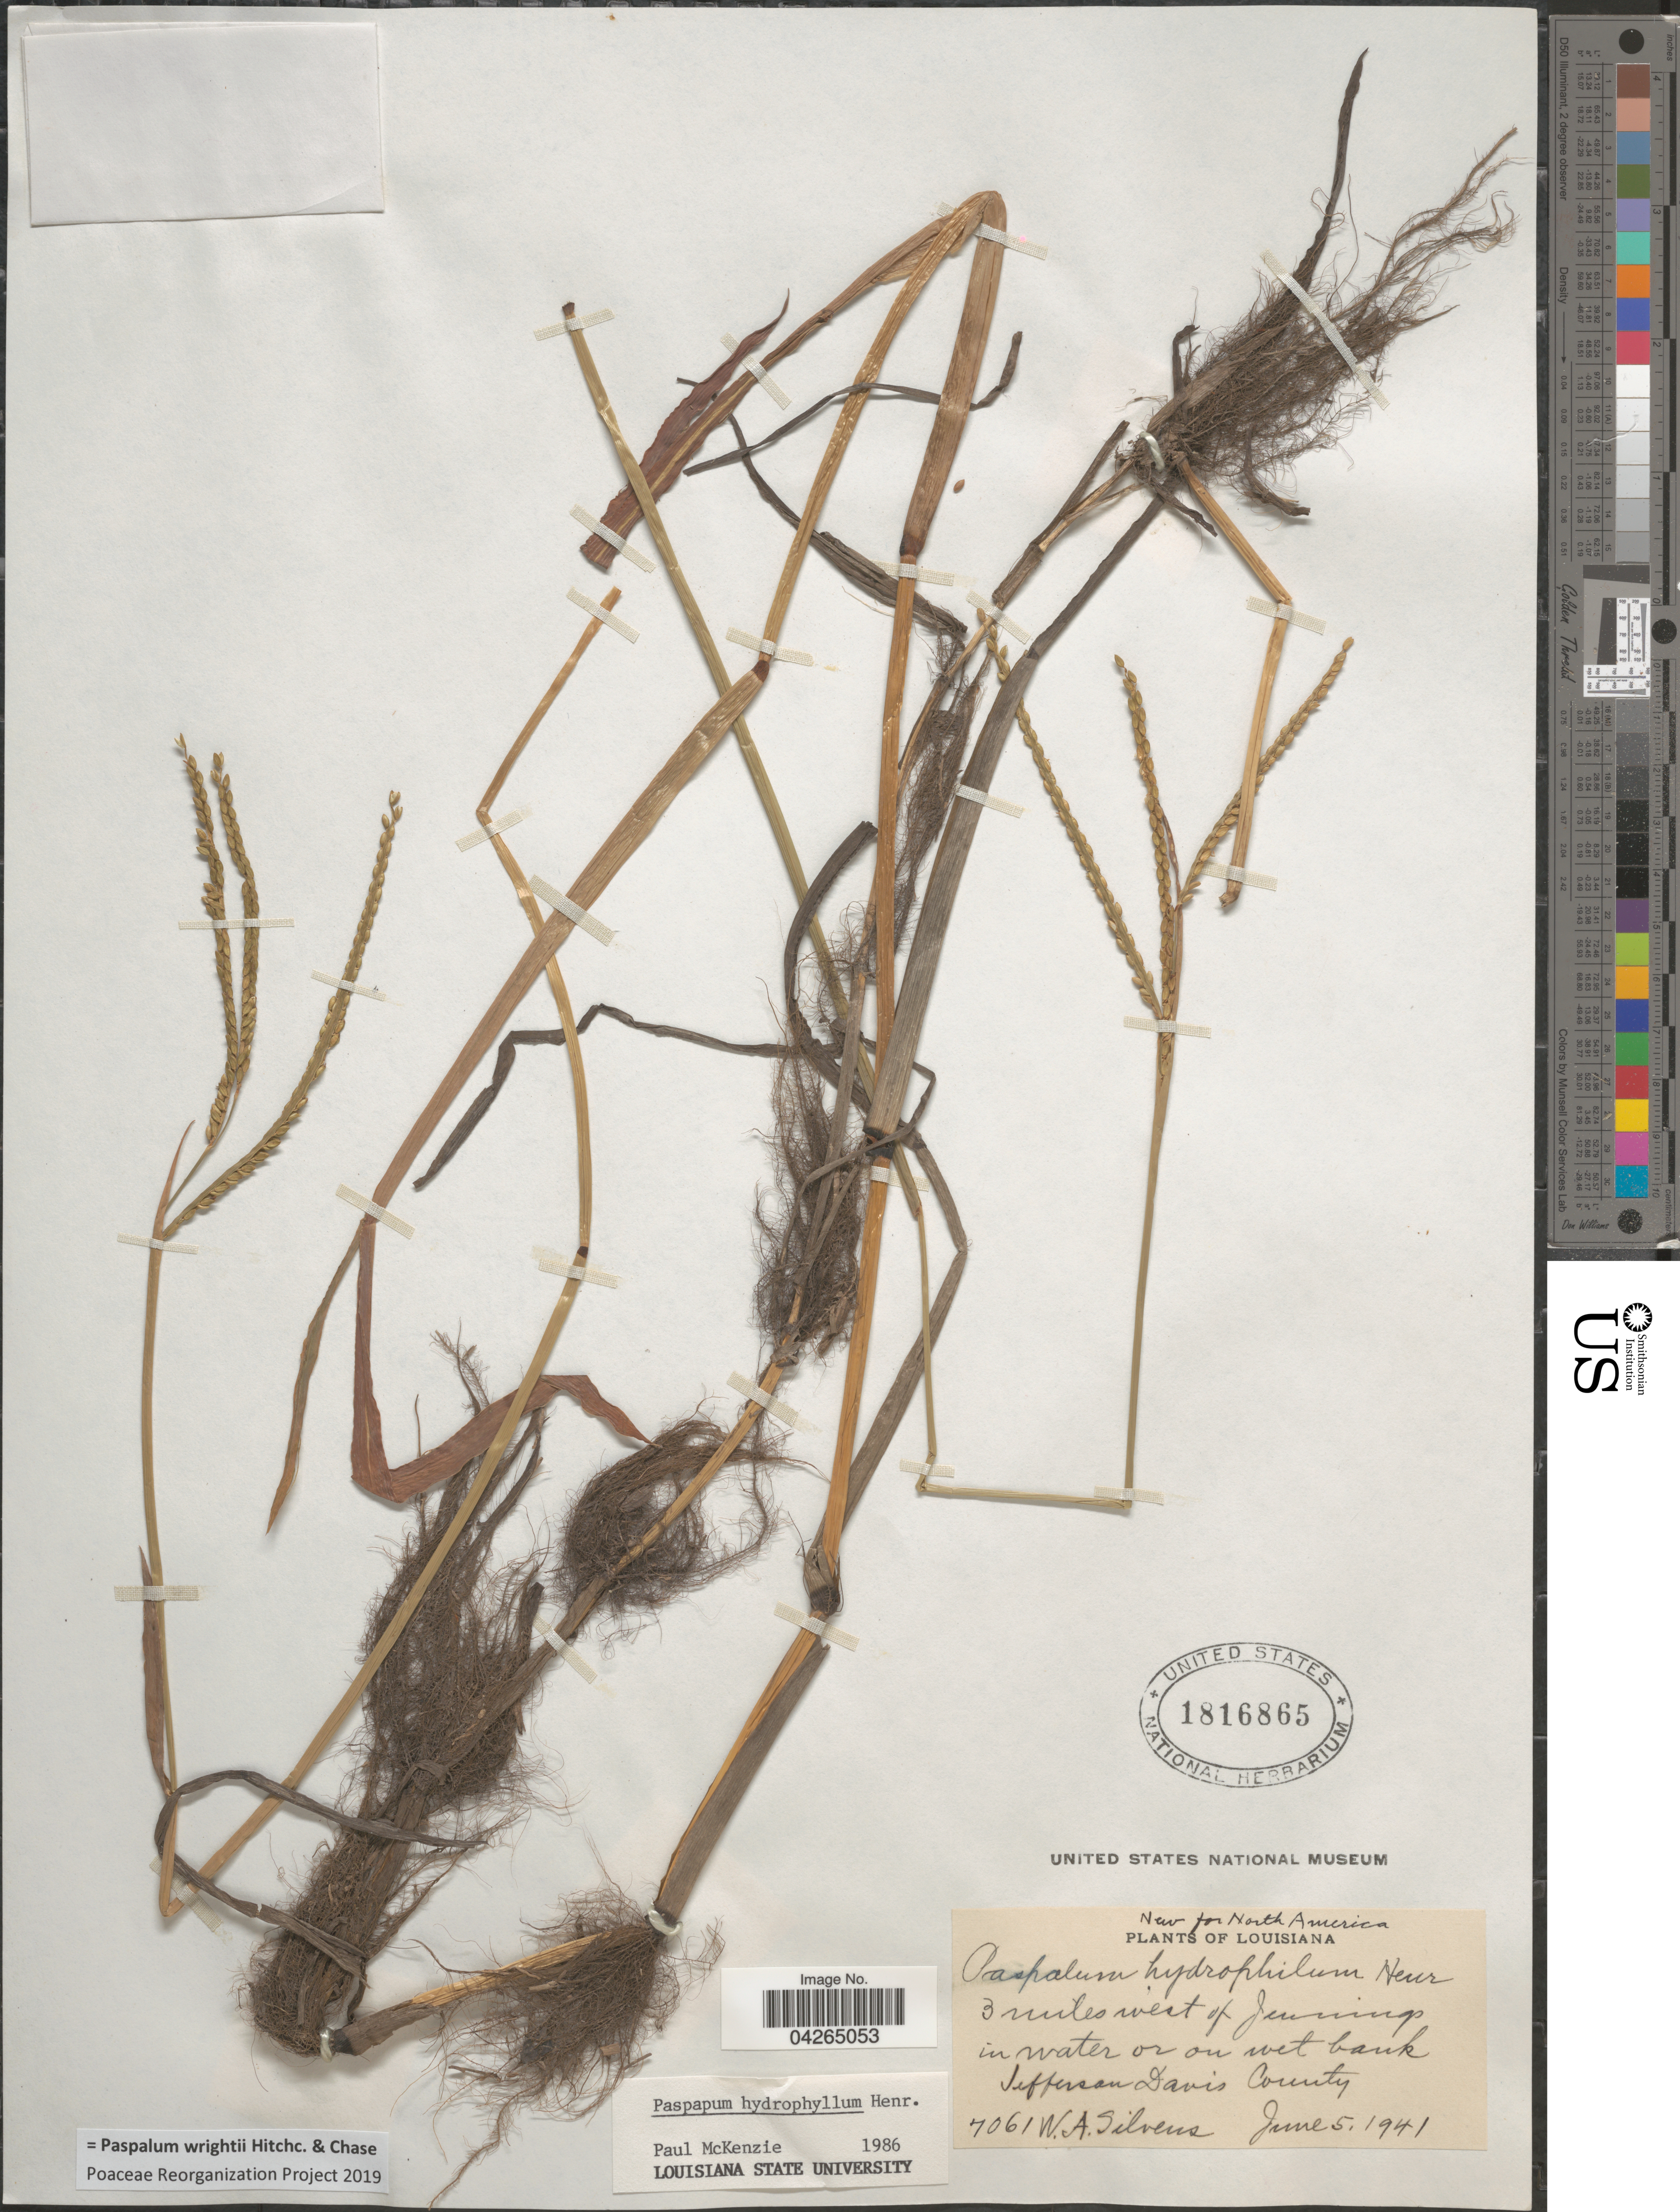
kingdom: Plantae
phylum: Tracheophyta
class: Liliopsida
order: Poales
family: Poaceae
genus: Paspalum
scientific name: Paspalum wrightii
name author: Hitchc. & Chase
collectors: W. Silveus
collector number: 7061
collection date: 1941-06-05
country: United States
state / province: Louisiana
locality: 3 miles west of Jennings in water or on wet bank Jefferson Davis County.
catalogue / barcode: US 1816865